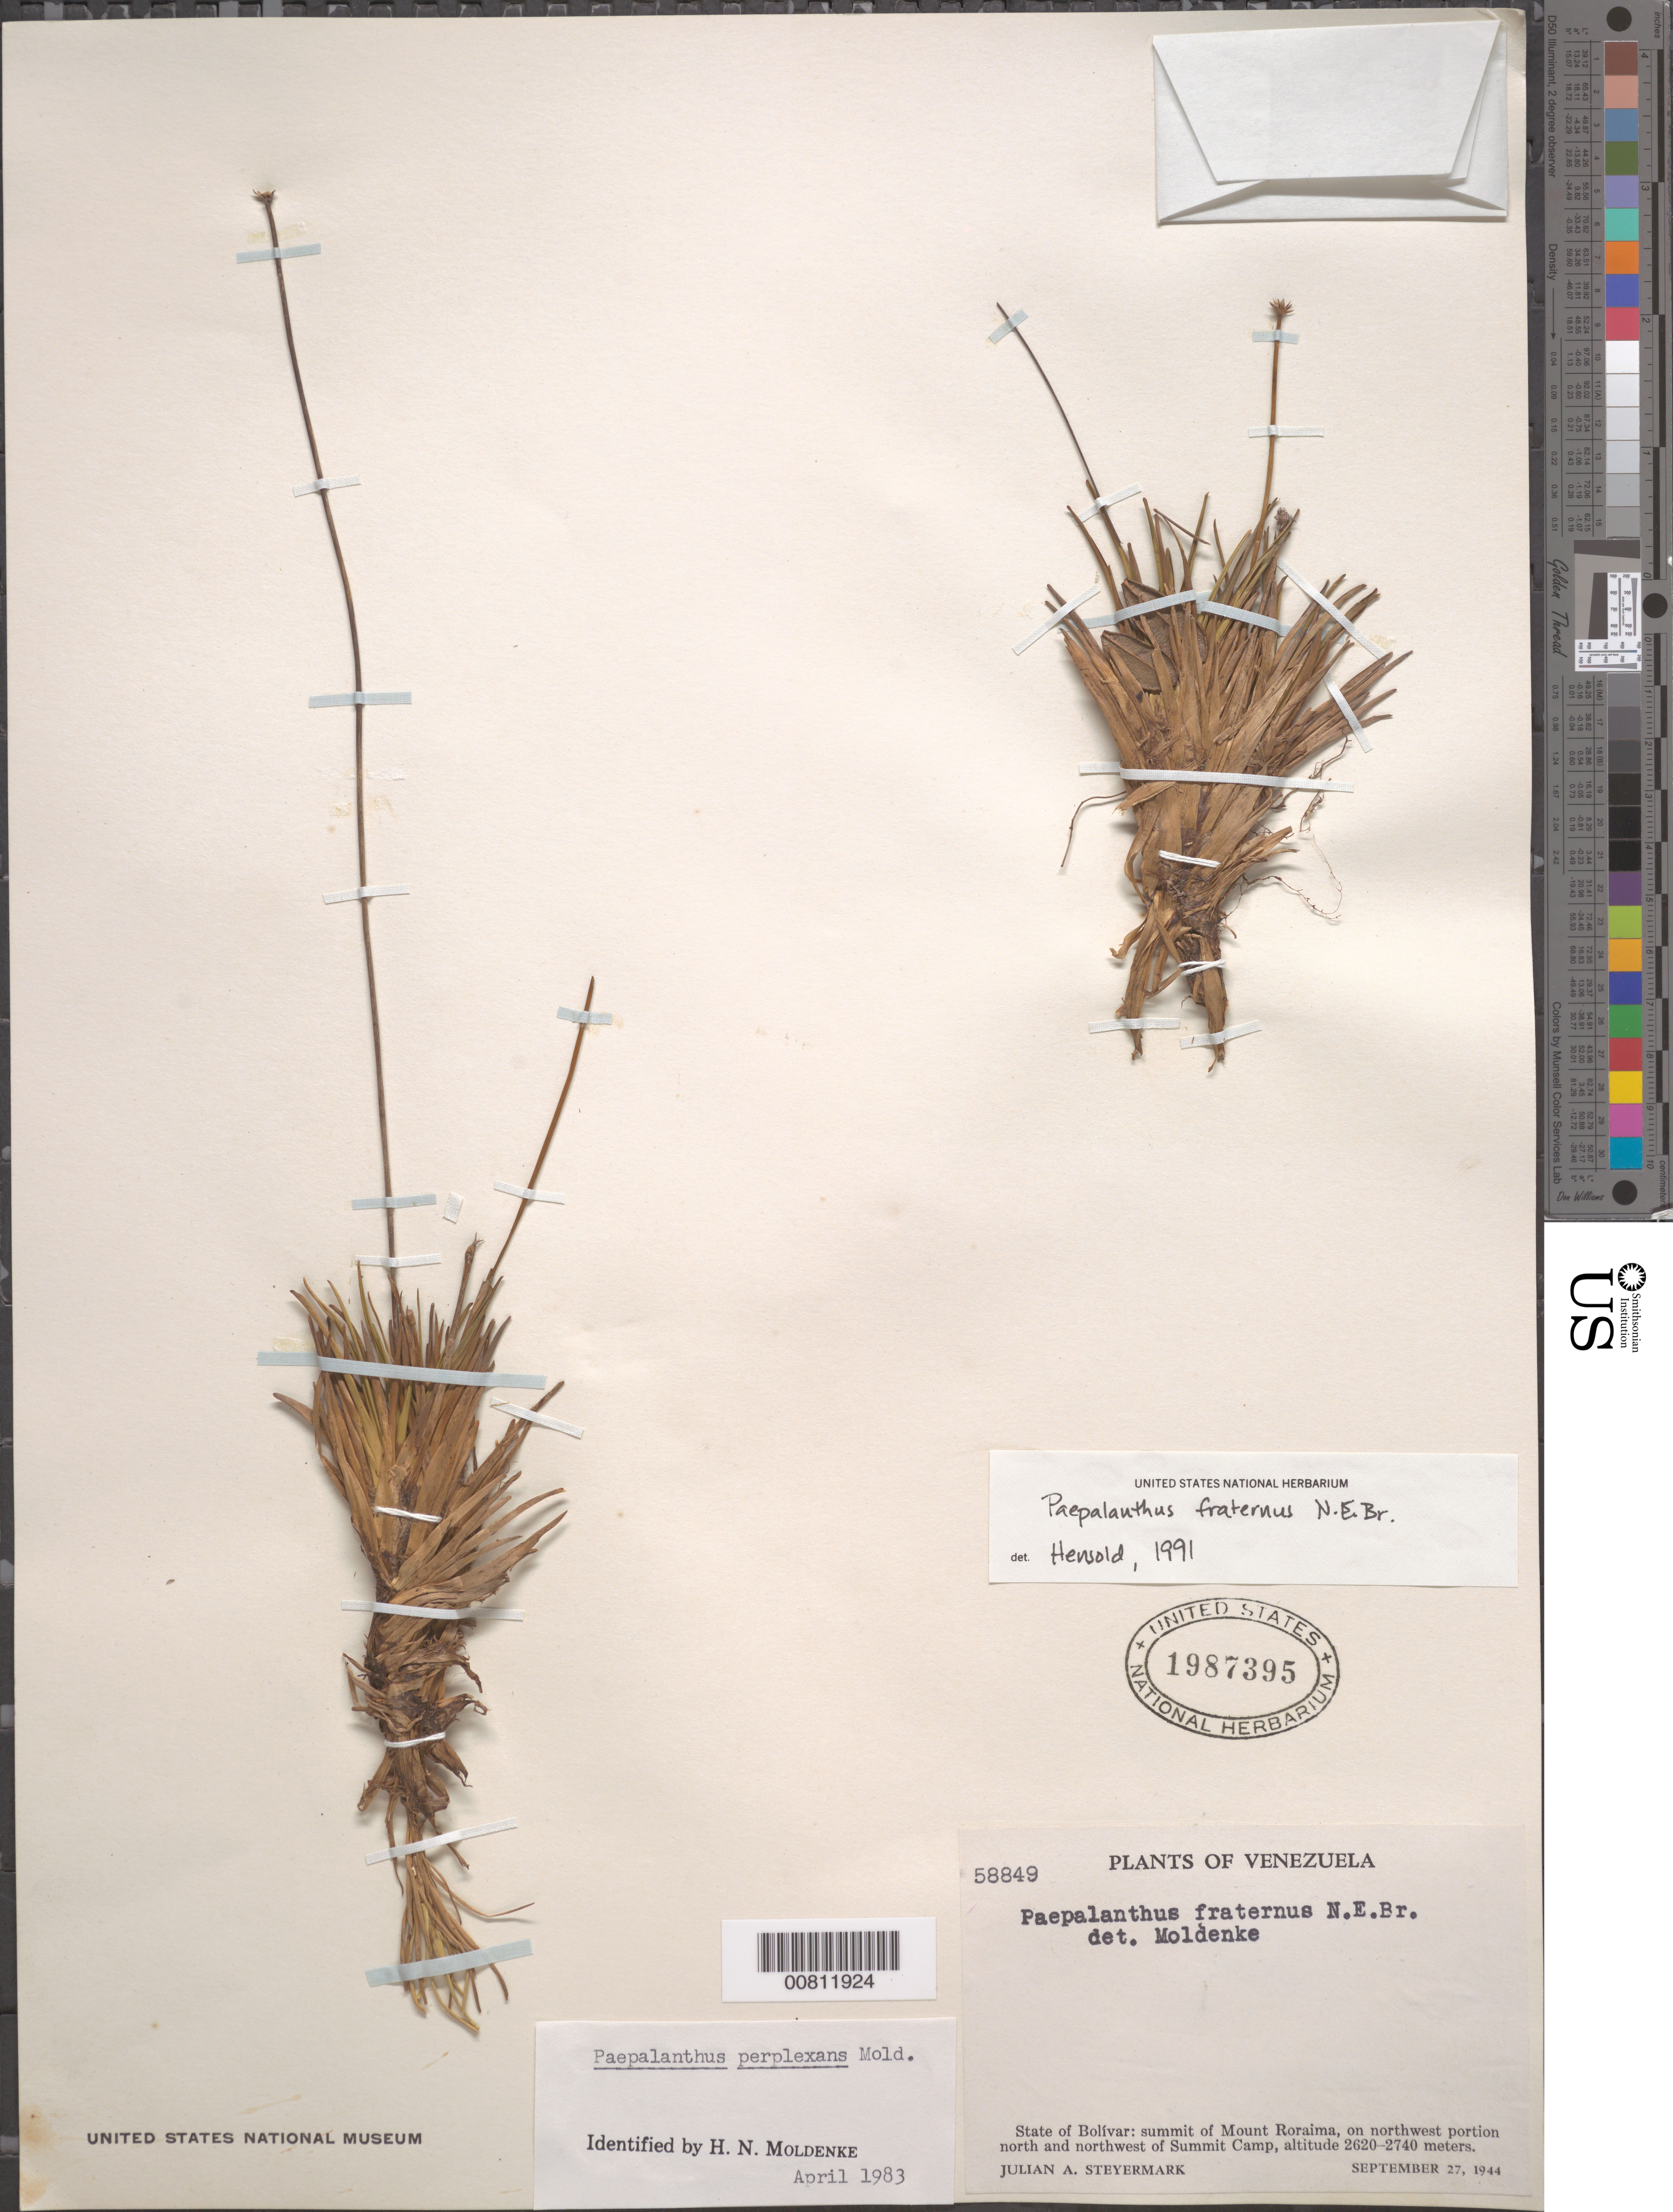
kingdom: Plantae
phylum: Tracheophyta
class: Liliopsida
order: Poales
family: Eriocaulaceae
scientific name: Monosperma fulgida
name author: (Moldenke) Andrino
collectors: J. Steyermark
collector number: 58849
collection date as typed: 27-Sep-44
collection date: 1944-09-27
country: Venezuela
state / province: Bolívar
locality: Mt. Roraima, summit, on NW portion N and NW of Summit Camp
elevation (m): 2620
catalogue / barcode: US 1987395